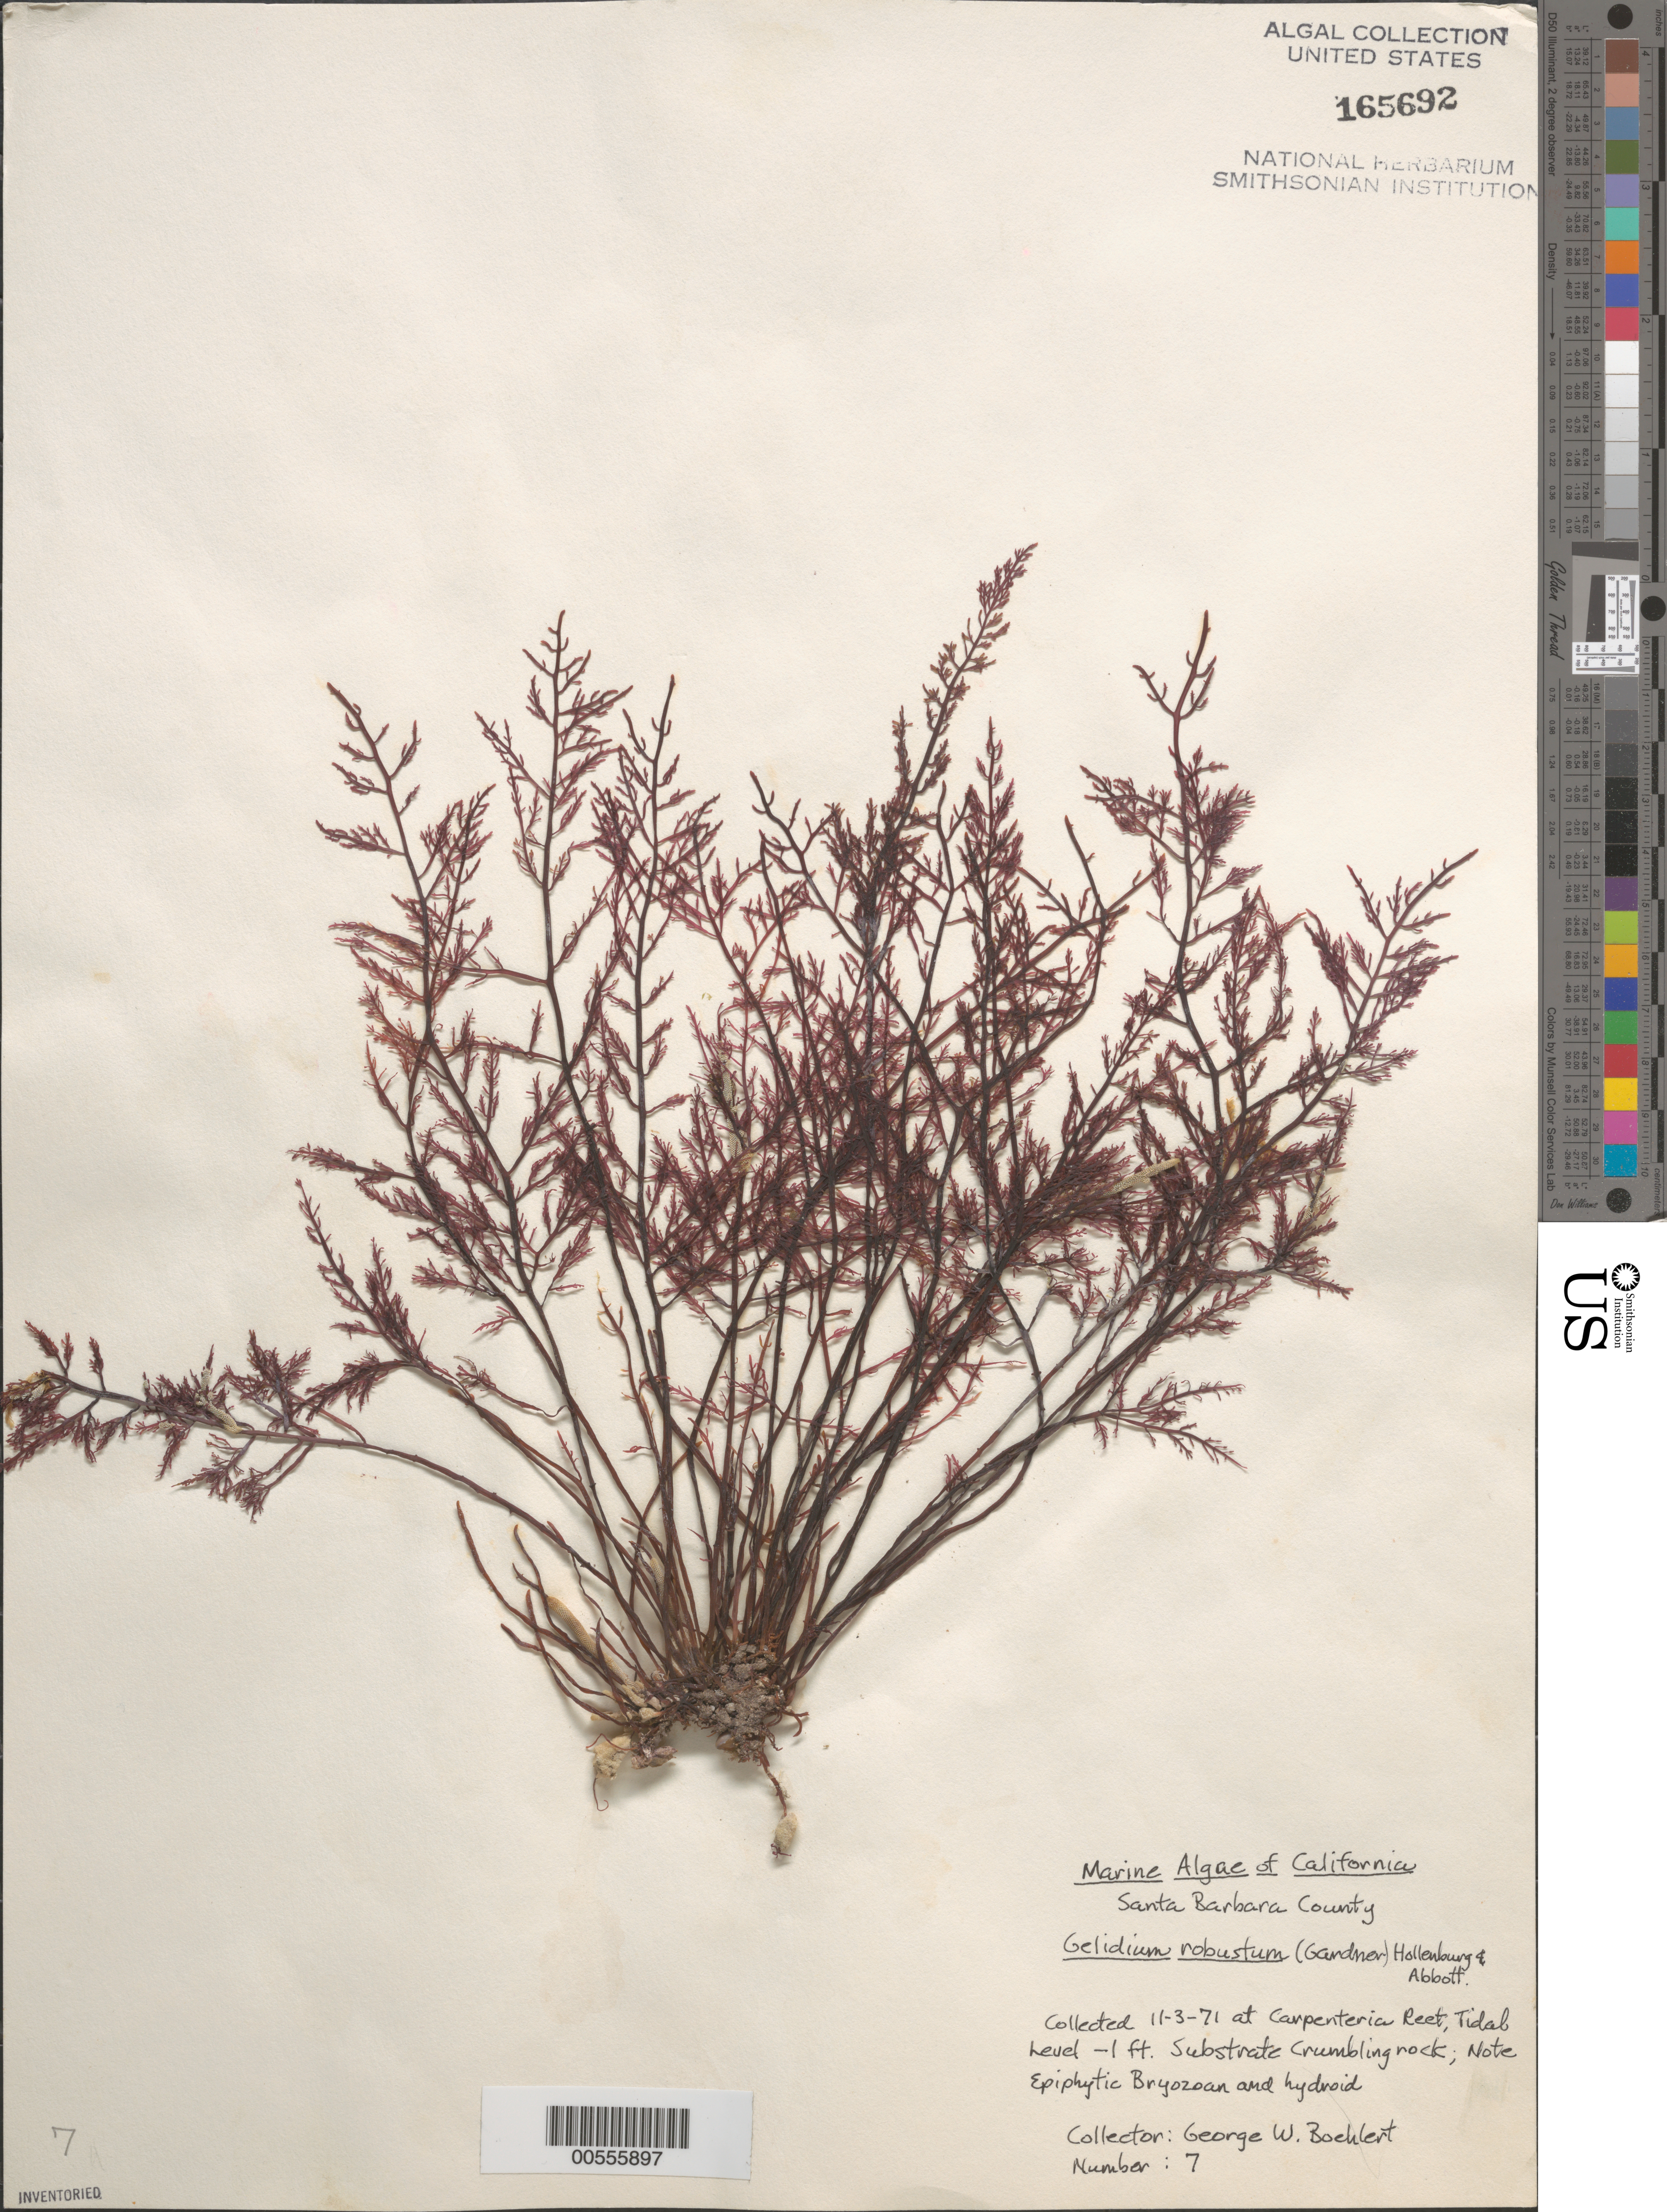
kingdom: Plantae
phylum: Rhodophyta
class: Florideophyceae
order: Gelidiales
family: Gelidiaceae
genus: Gelidium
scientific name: Gelidium robustum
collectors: G. Boehlert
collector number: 7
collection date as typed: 03 Nov 1971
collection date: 1971-11-03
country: United States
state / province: California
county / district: Santa Barbara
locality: Carpenteria Reef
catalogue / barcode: US 165692